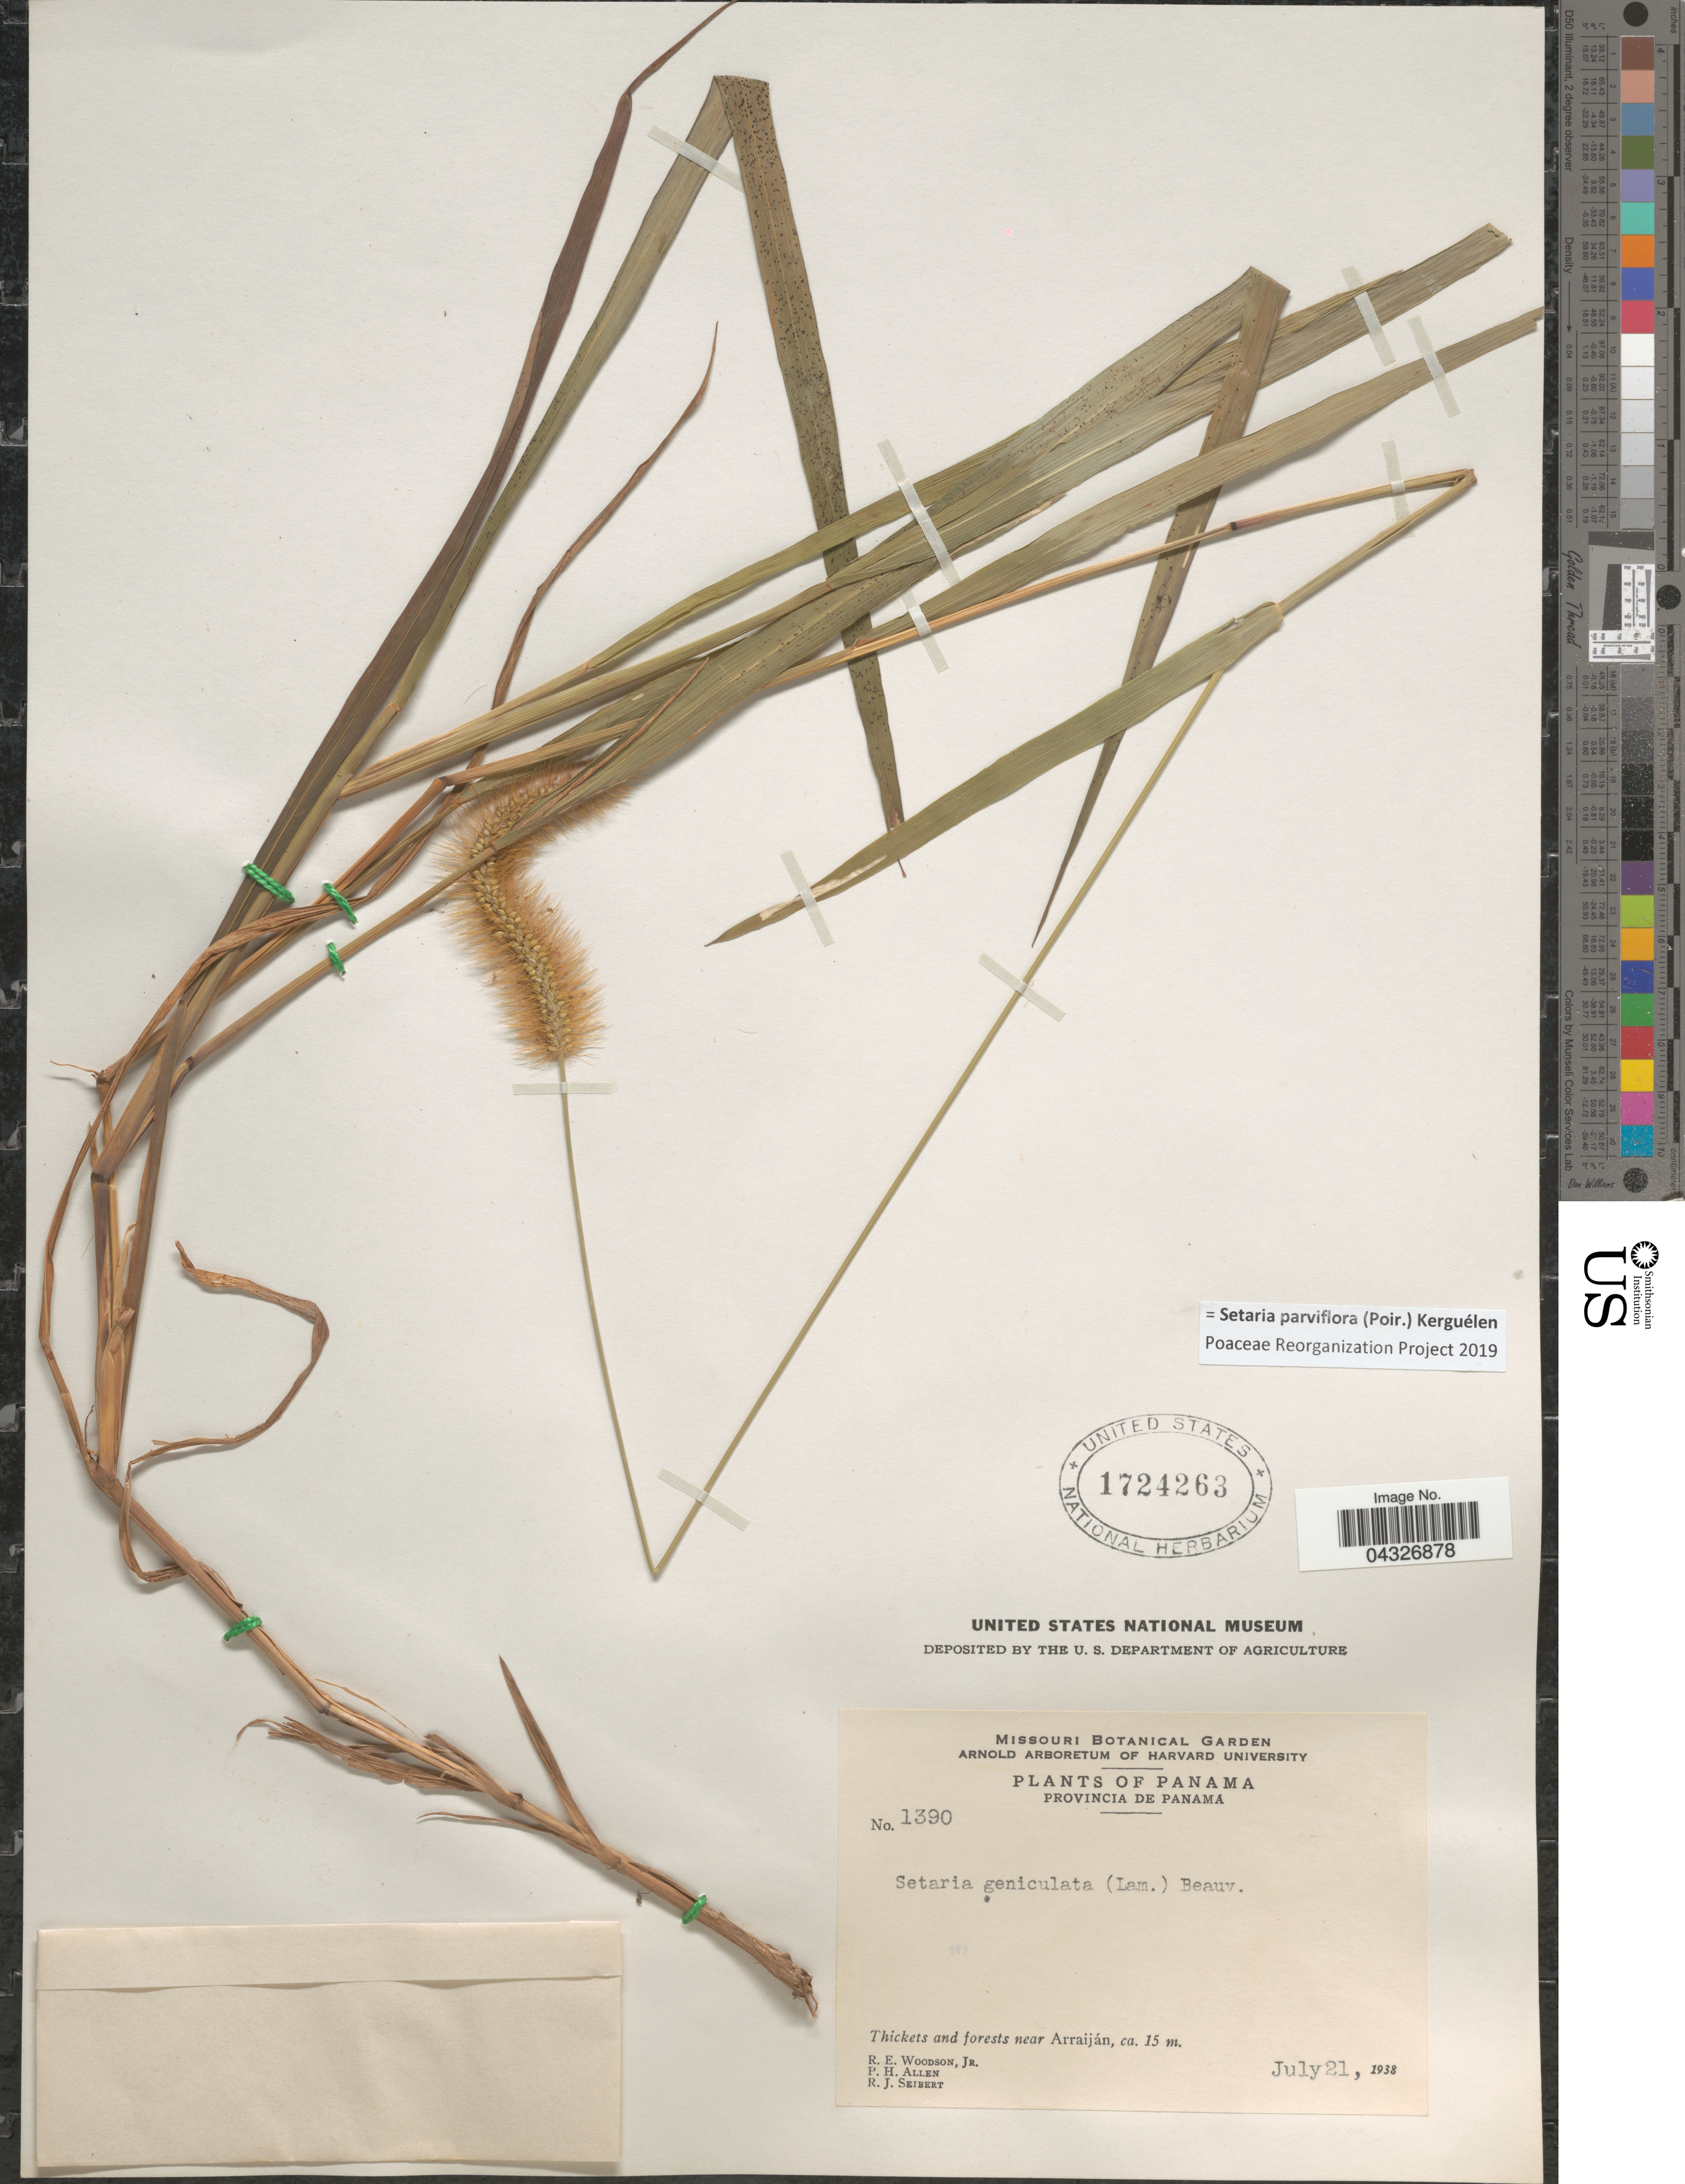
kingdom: Plantae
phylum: Tracheophyta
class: Liliopsida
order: Poales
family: Poaceae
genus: Setaria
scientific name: Setaria parviflora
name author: (Poir.) Kerguélen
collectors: R. E. Woodson, P. H. Allen & R. J. Seibert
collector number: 1390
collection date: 1938-07-21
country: Panama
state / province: Panamá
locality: Near Arraiján.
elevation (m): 15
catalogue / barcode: US 1724263